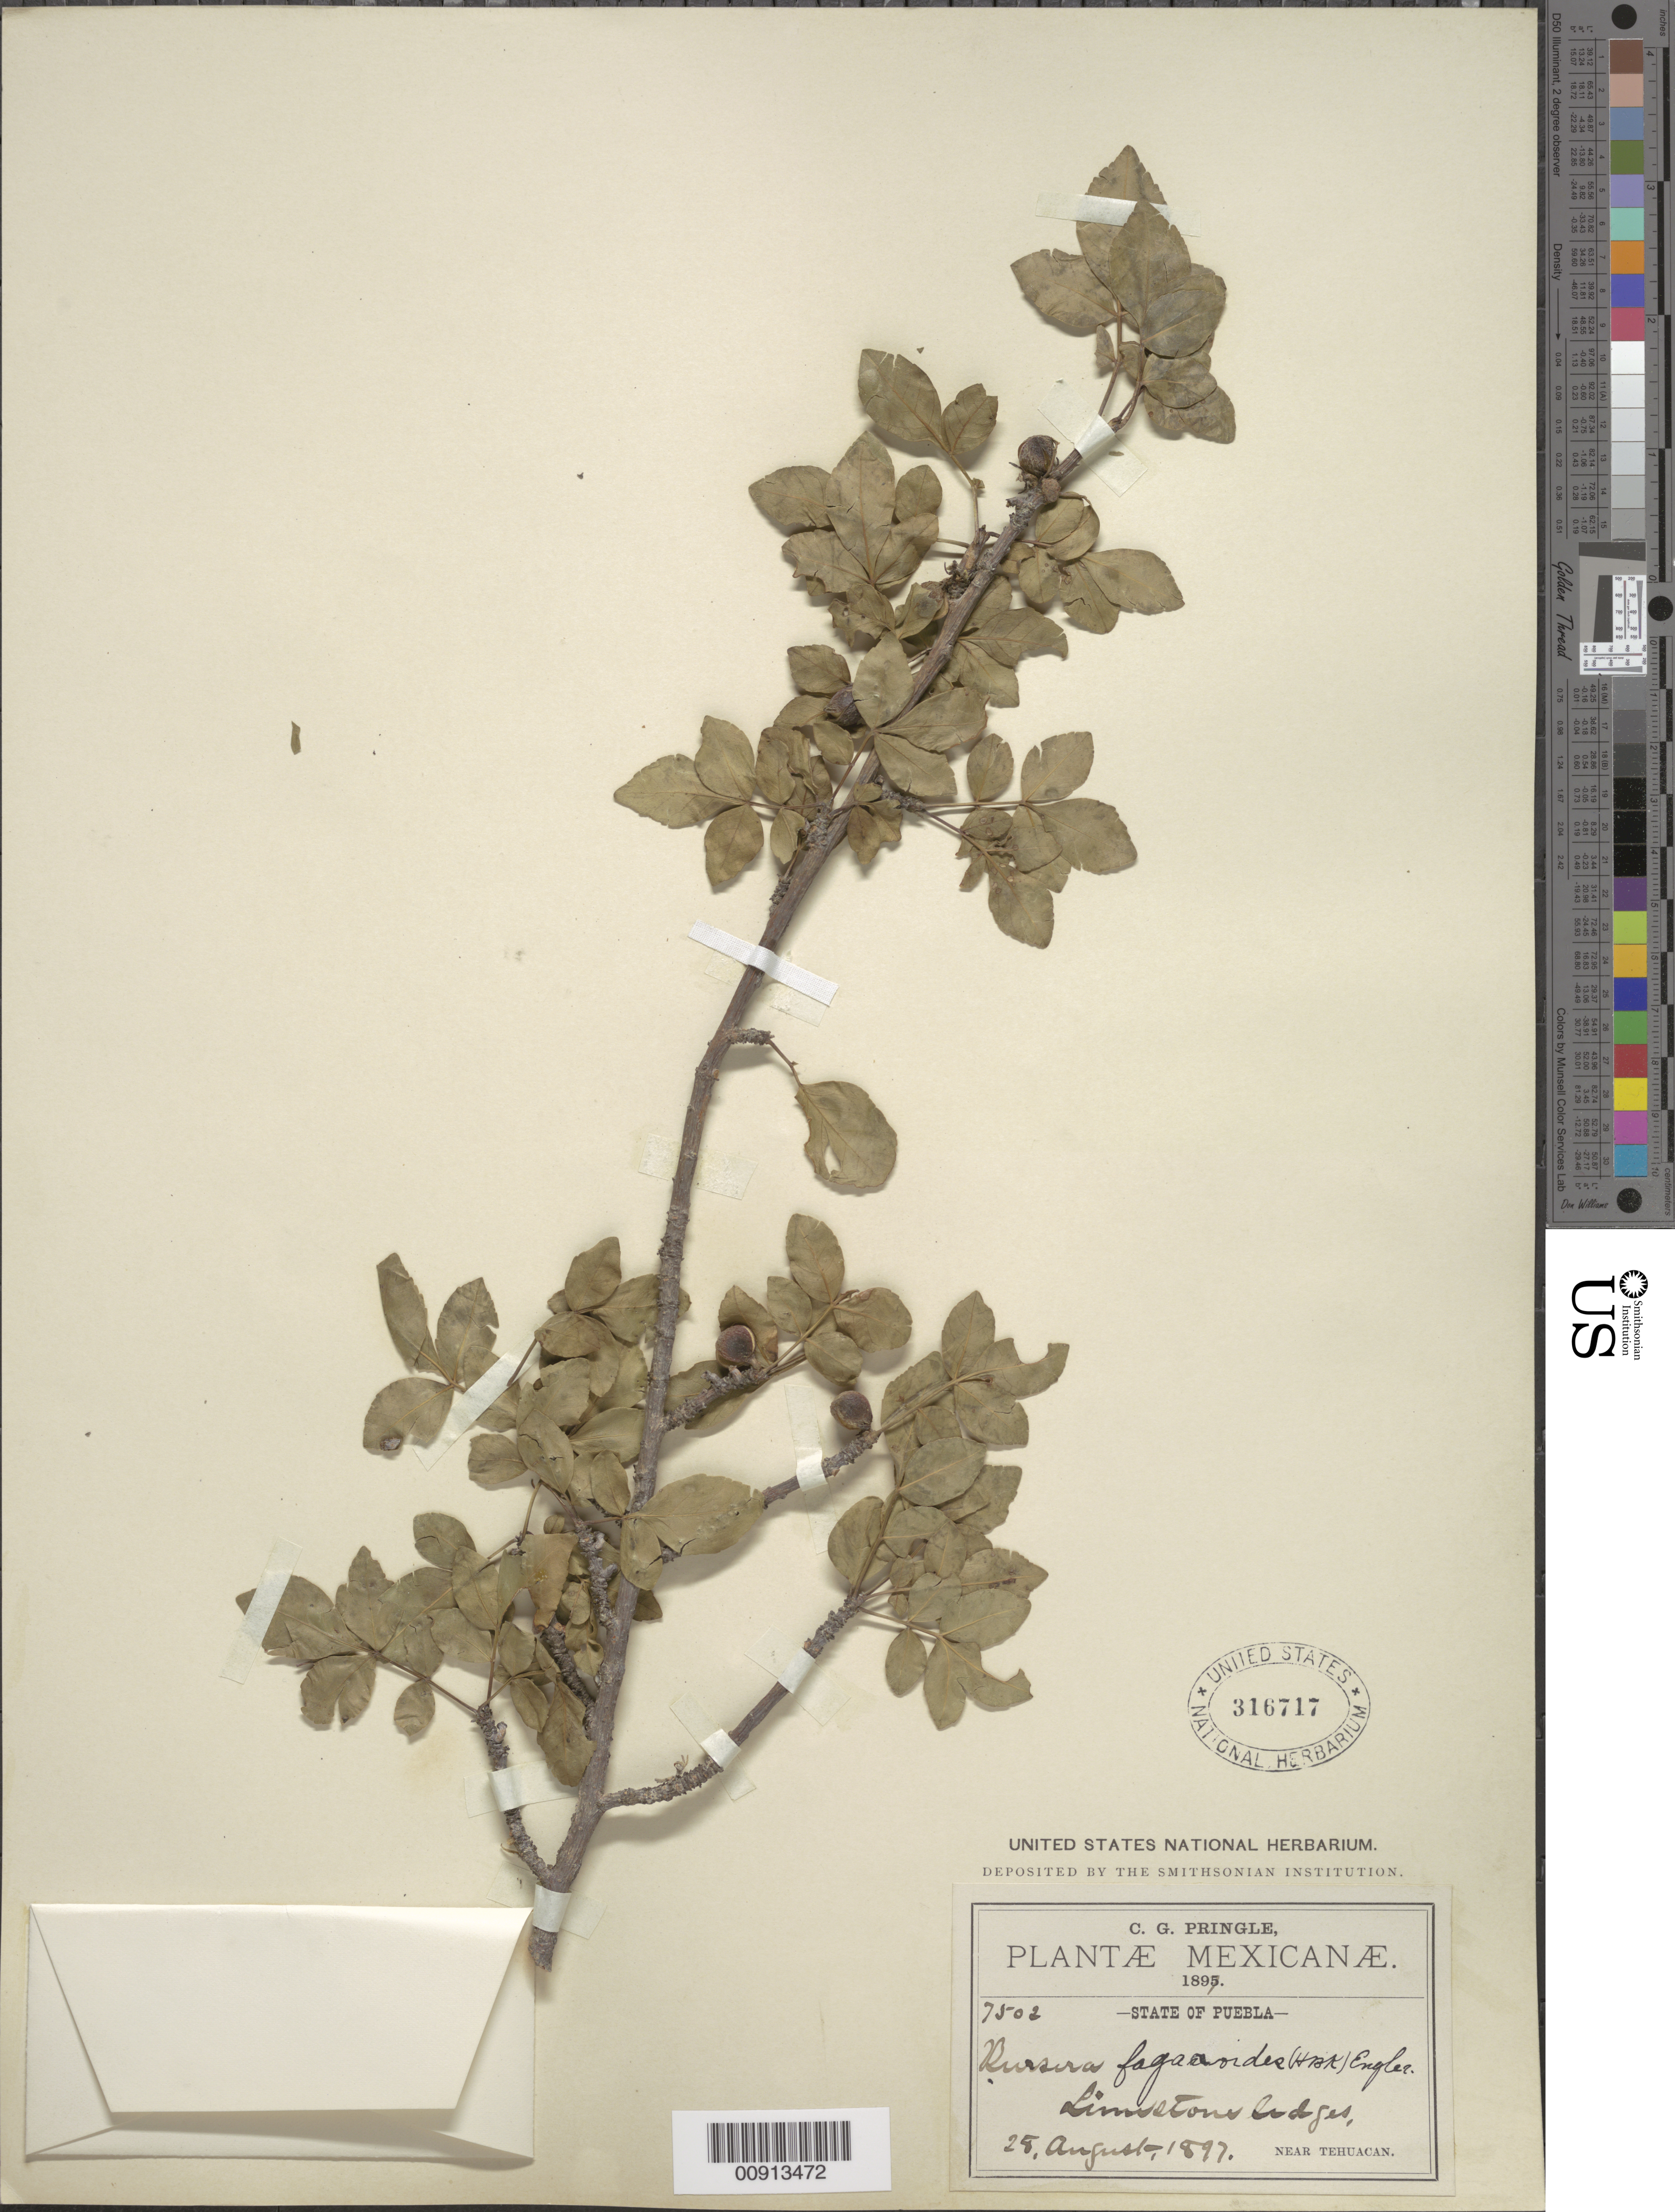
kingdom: Plantae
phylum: Tracheophyta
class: Magnoliopsida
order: Sapindales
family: Burseraceae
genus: Bursera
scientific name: Bursera inaguensis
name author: Britton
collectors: C. G. Pringle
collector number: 7502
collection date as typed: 28 Aug 1897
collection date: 1897-08-28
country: Mexico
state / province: Puebla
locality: Near Tehuacán, State of Puebla.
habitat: Limestone ledges.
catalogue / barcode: US 316717